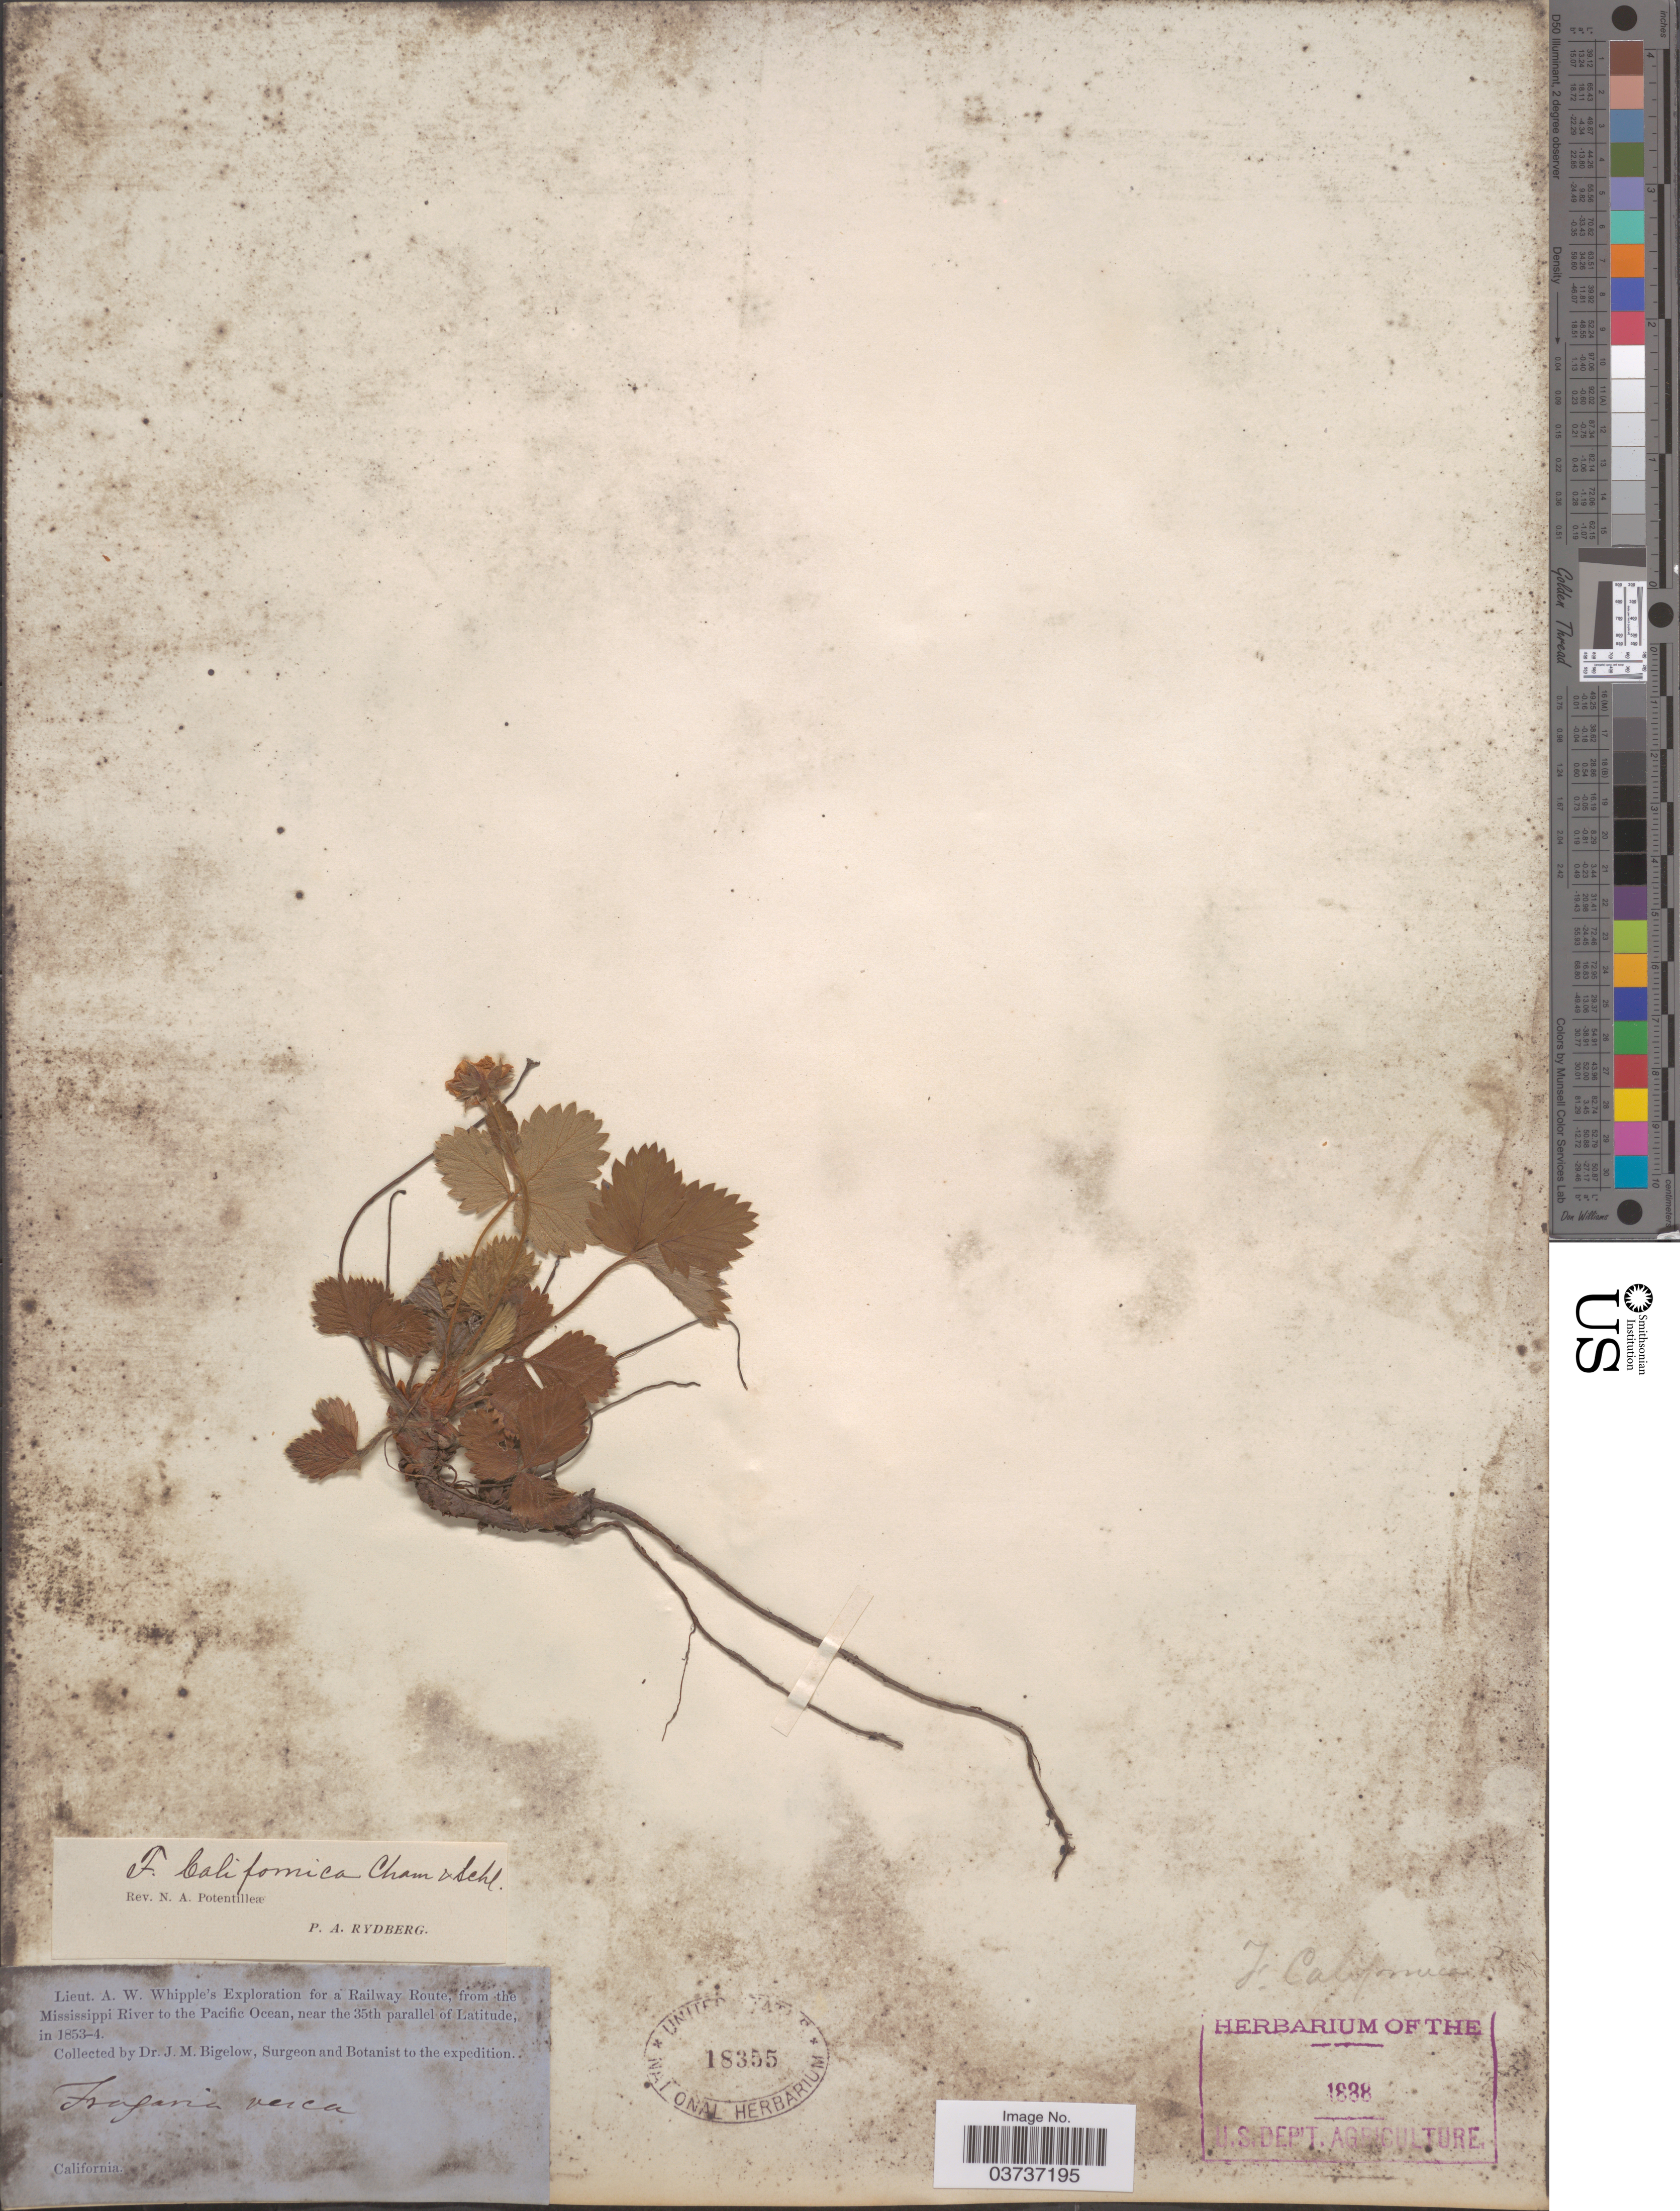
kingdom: Plantae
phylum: Tracheophyta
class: Magnoliopsida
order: Rosales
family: Rosaceae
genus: Fragaria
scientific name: Fragaria californica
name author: Cham. & Schltdl.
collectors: J. M. Bigelow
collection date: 1853/1854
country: United States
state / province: California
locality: From the Mississippi River to the Pacific Ocean, near the 35th parallel of Latitude.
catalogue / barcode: US 18355